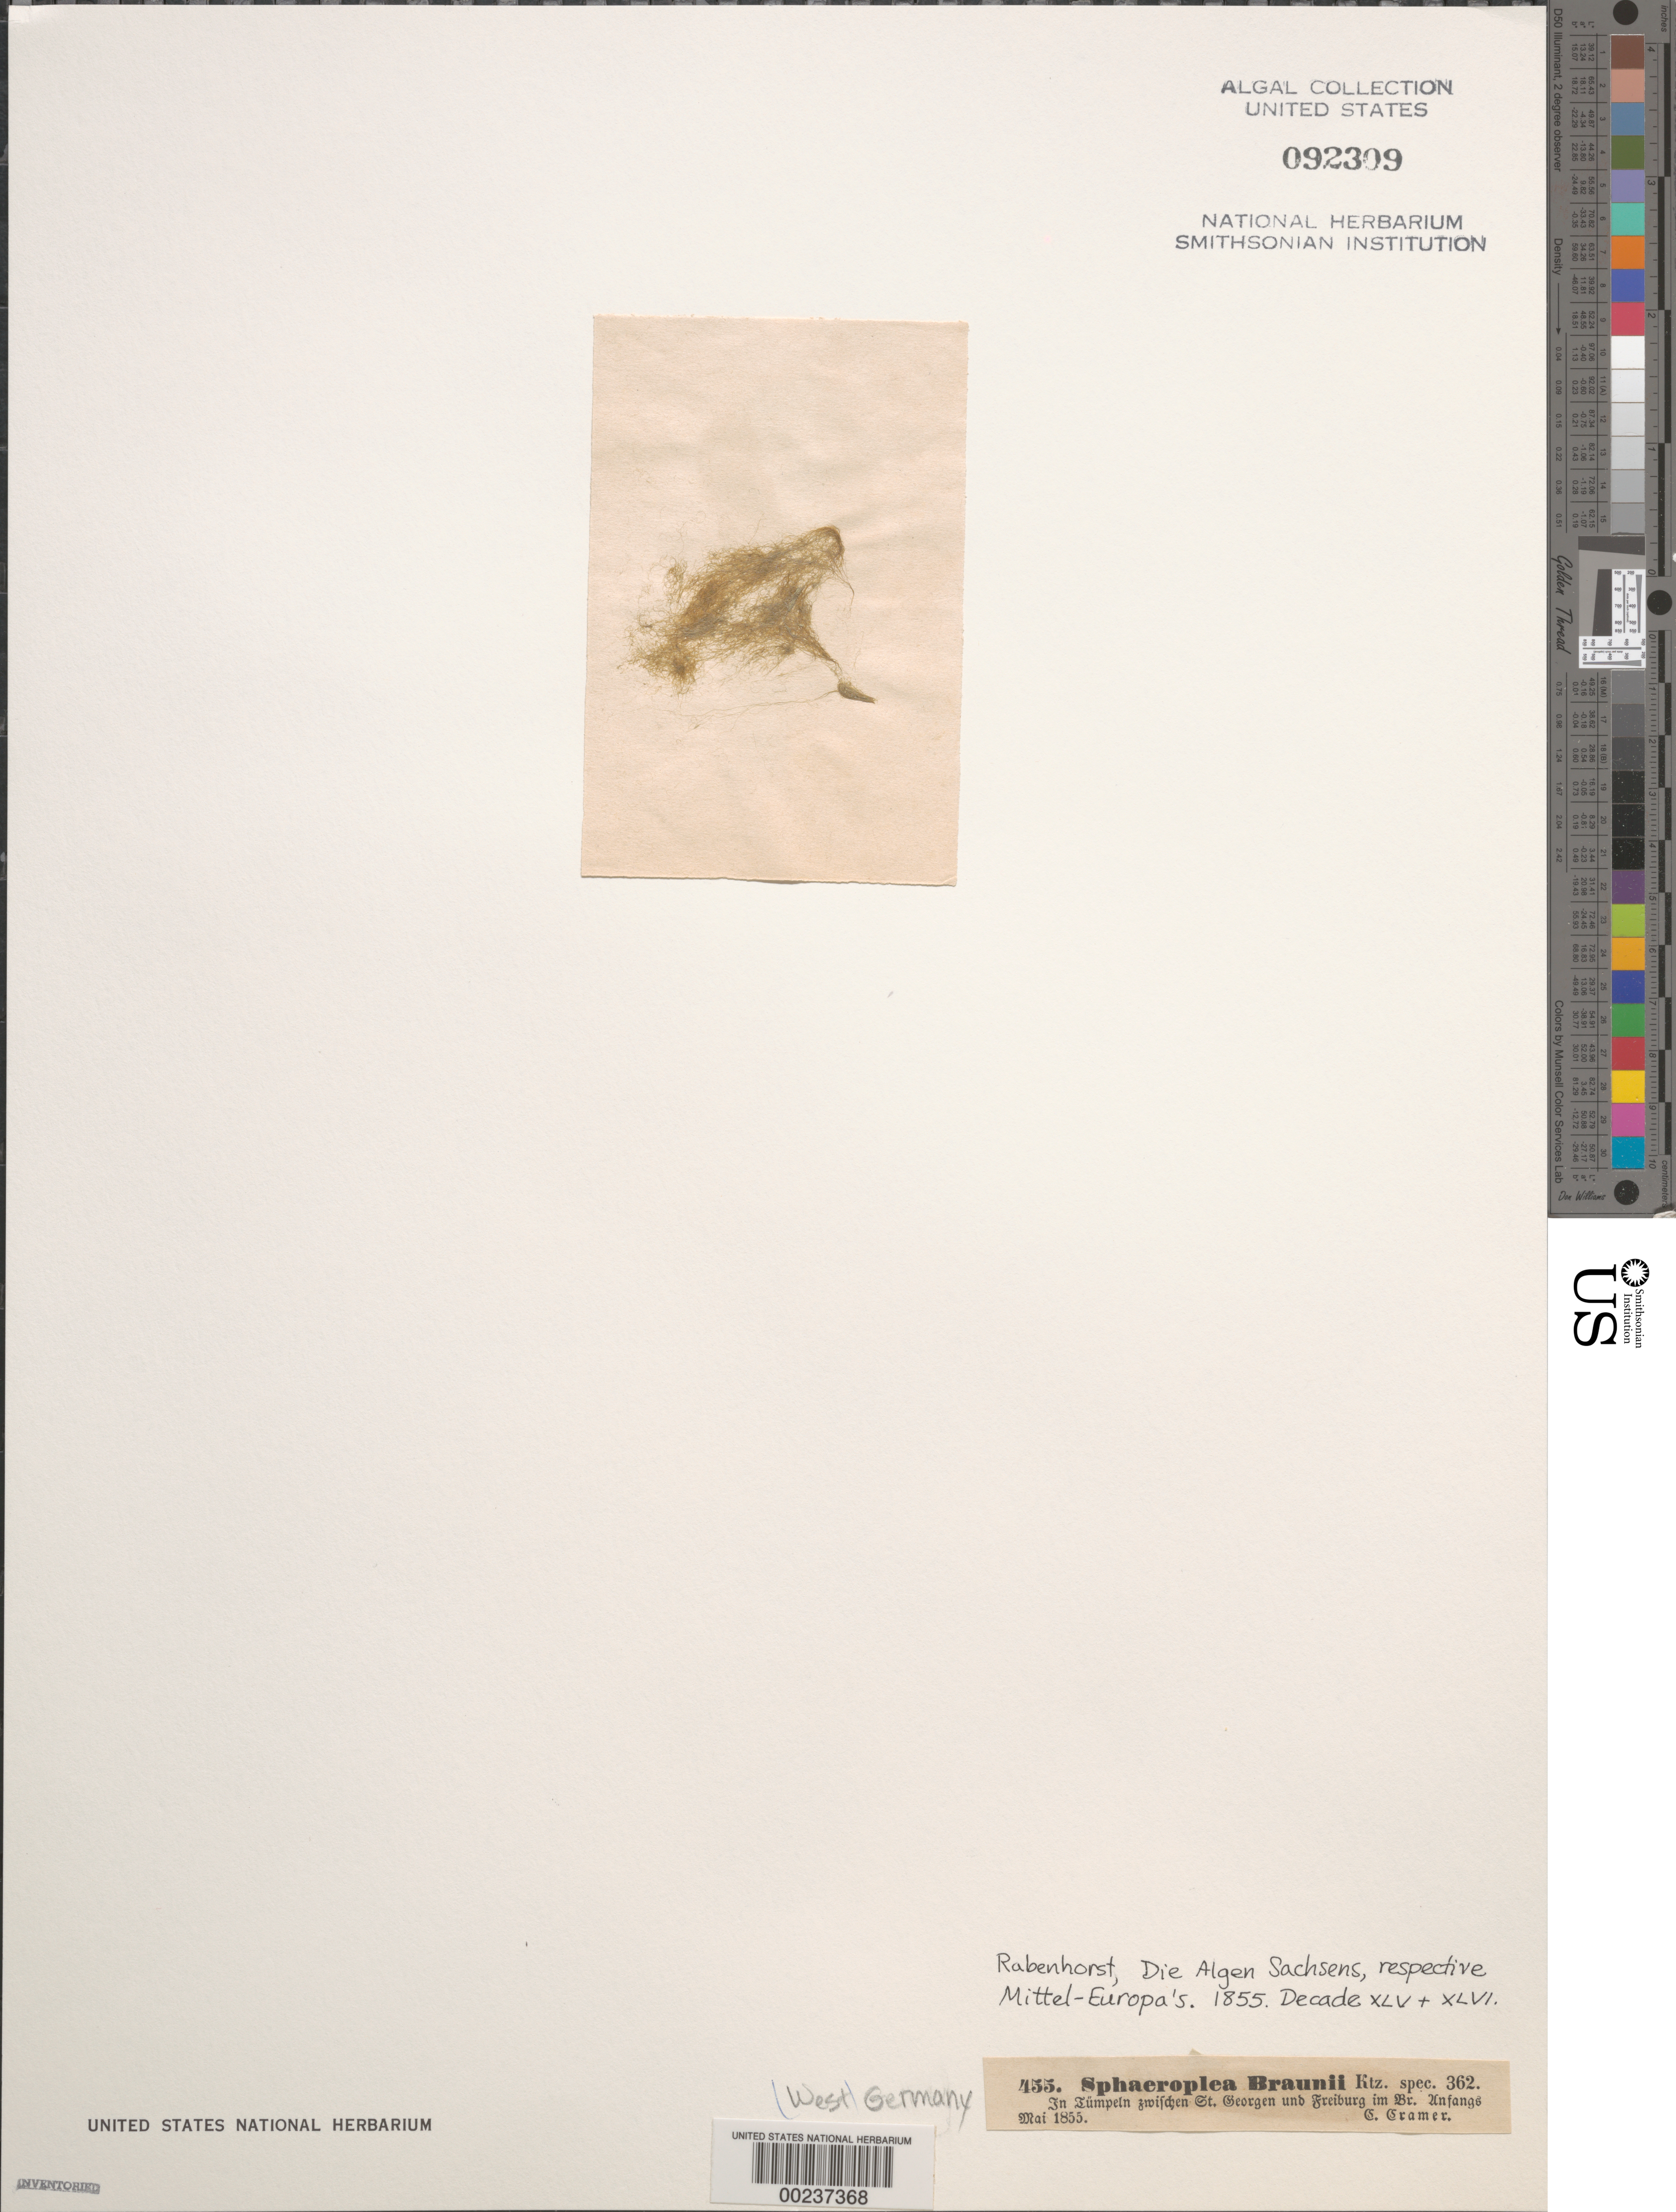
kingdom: Plantae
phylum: Chlorophyta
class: Chlorophyceae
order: Chlamydomonadales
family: Sphaeropleaceae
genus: Sphaeroplea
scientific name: Sphaeroplea annulina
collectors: C. Cramer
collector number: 455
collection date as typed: May 1855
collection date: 1855-05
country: Germany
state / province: Baden-wurttemberg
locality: Between st. georgen and freiburg im breisgau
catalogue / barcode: US 92309